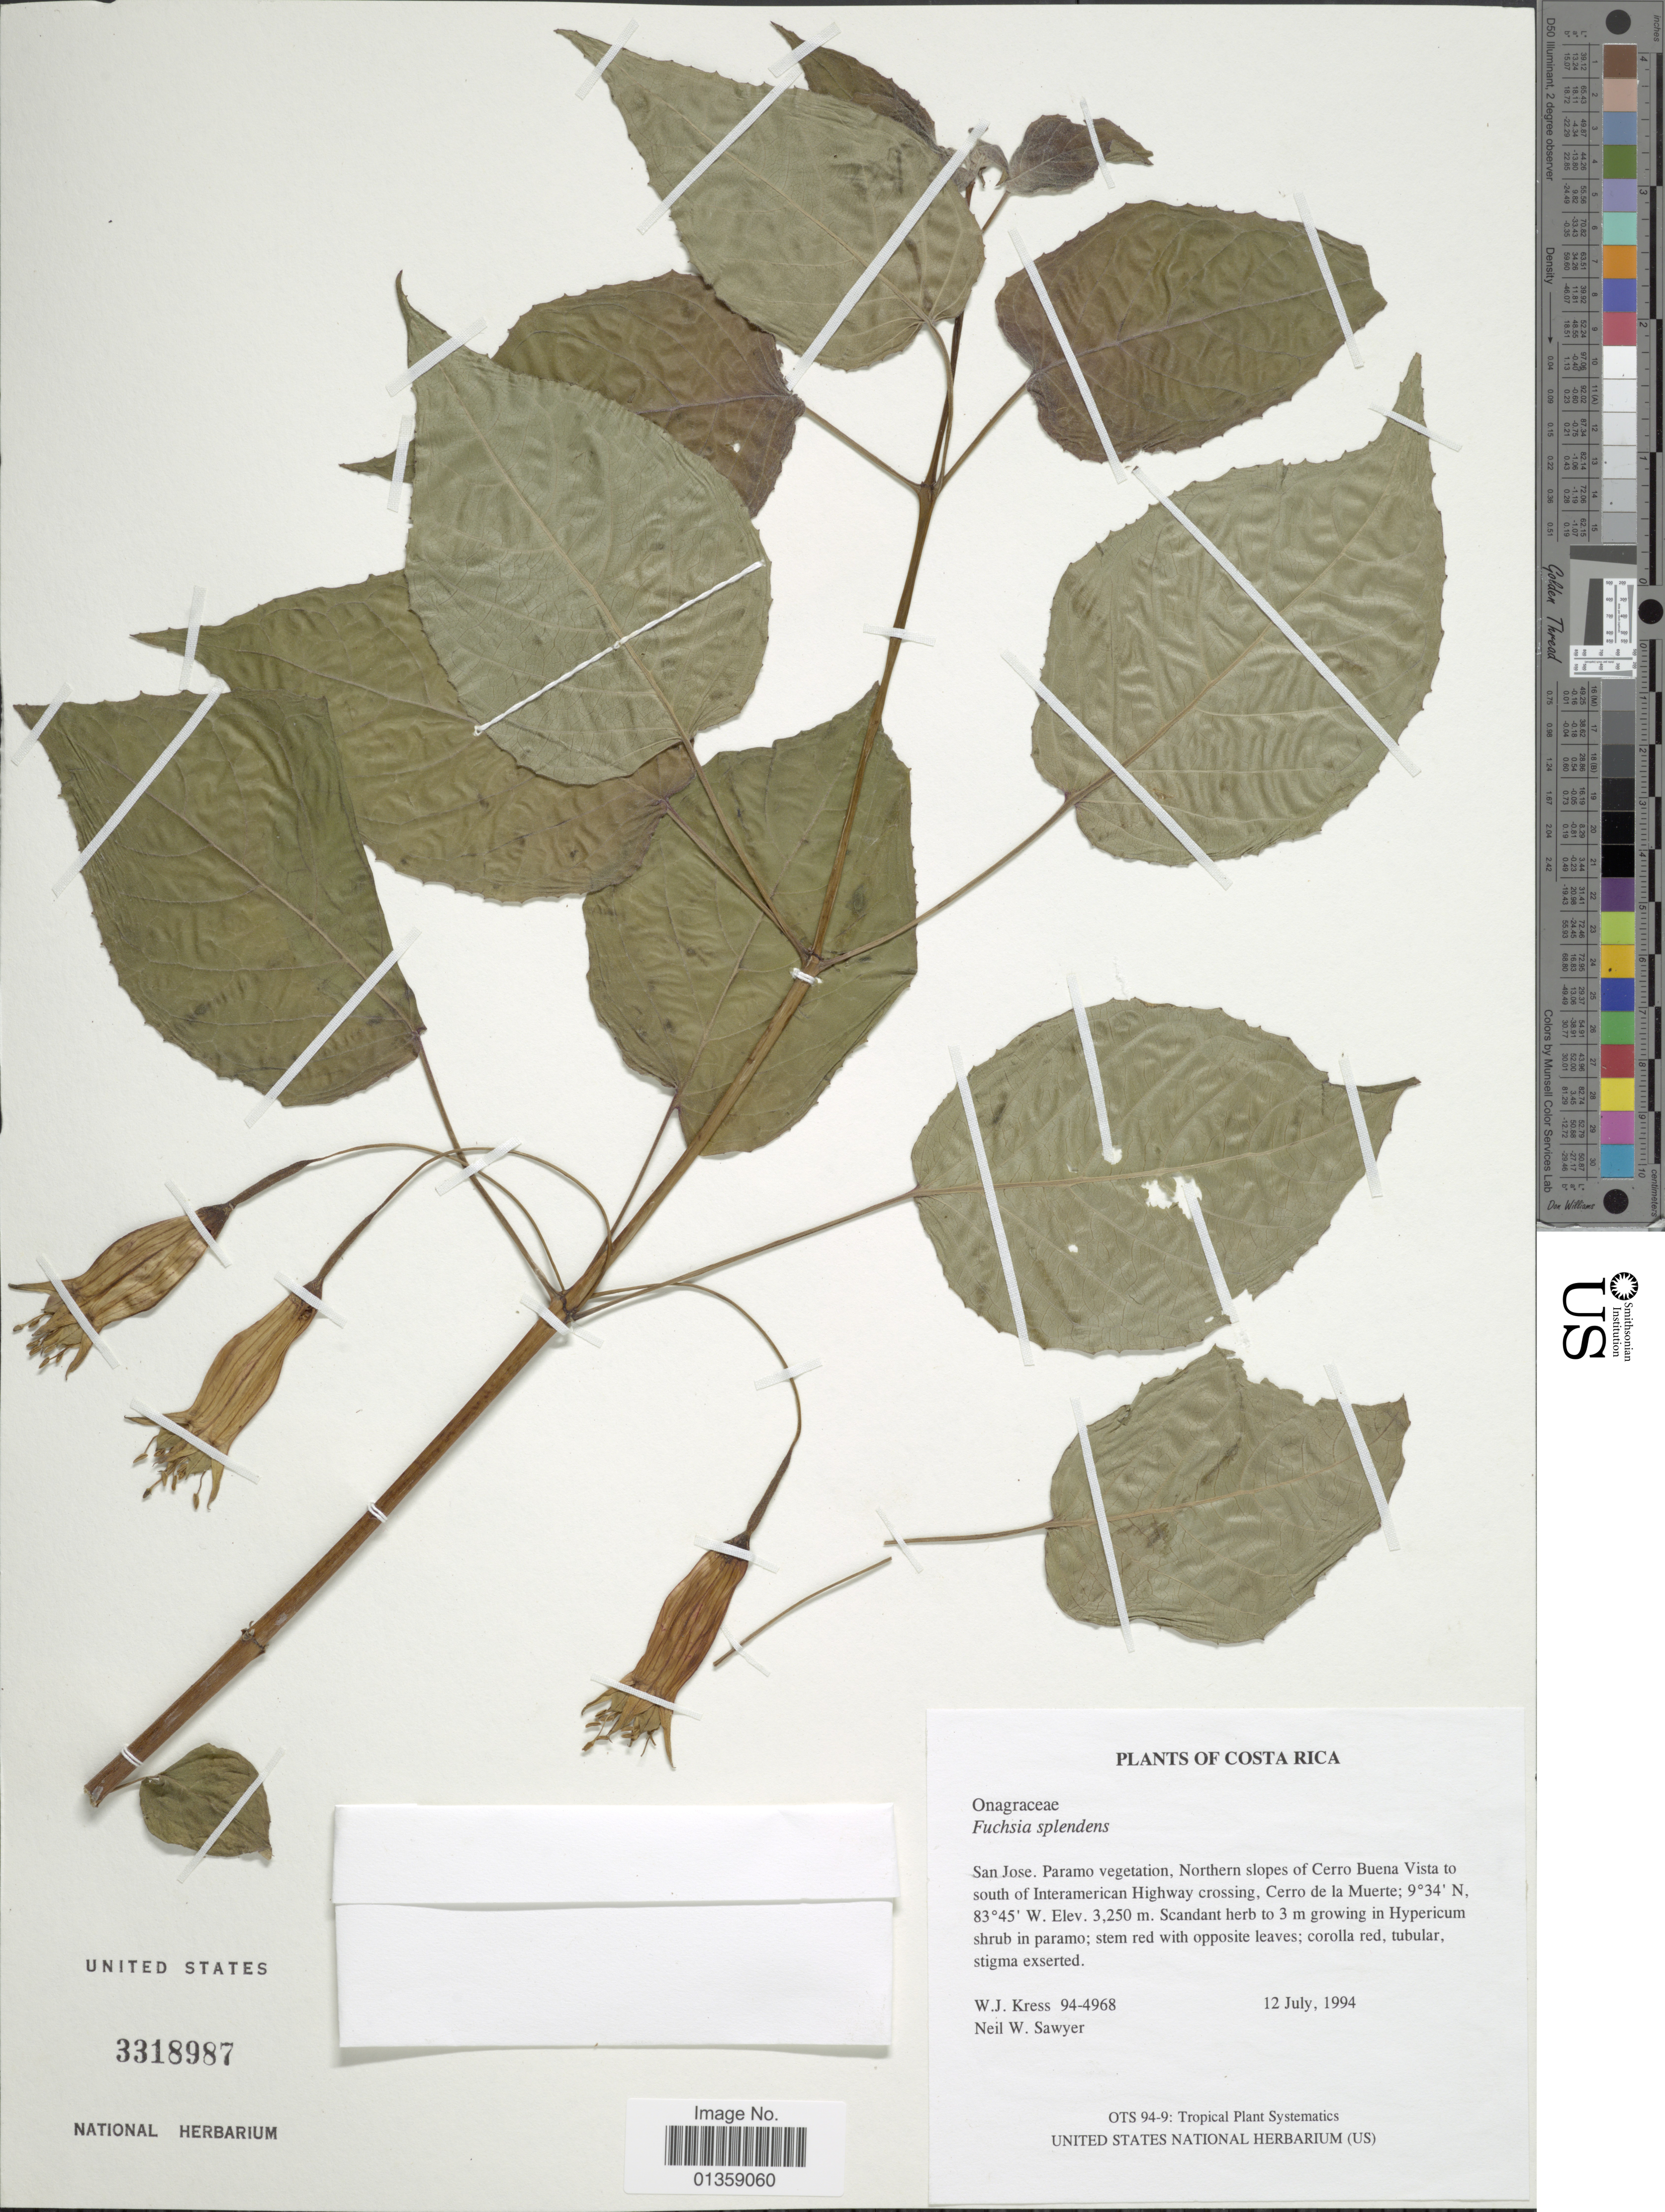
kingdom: Plantae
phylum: Tracheophyta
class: Magnoliopsida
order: Myrtales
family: Onagraceae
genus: Fuchsia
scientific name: Fuchsia splendens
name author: Zucc.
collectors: W. J. Kress & N. W. Sawyer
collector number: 94-4968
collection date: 1994-07-12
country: Costa Rica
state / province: San José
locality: Paramo vegetation, Northern slopes of Cerro Buena Vista to south of Interamerican Highway crossing, Cerro de la Muerte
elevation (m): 3250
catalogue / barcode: US 3318987